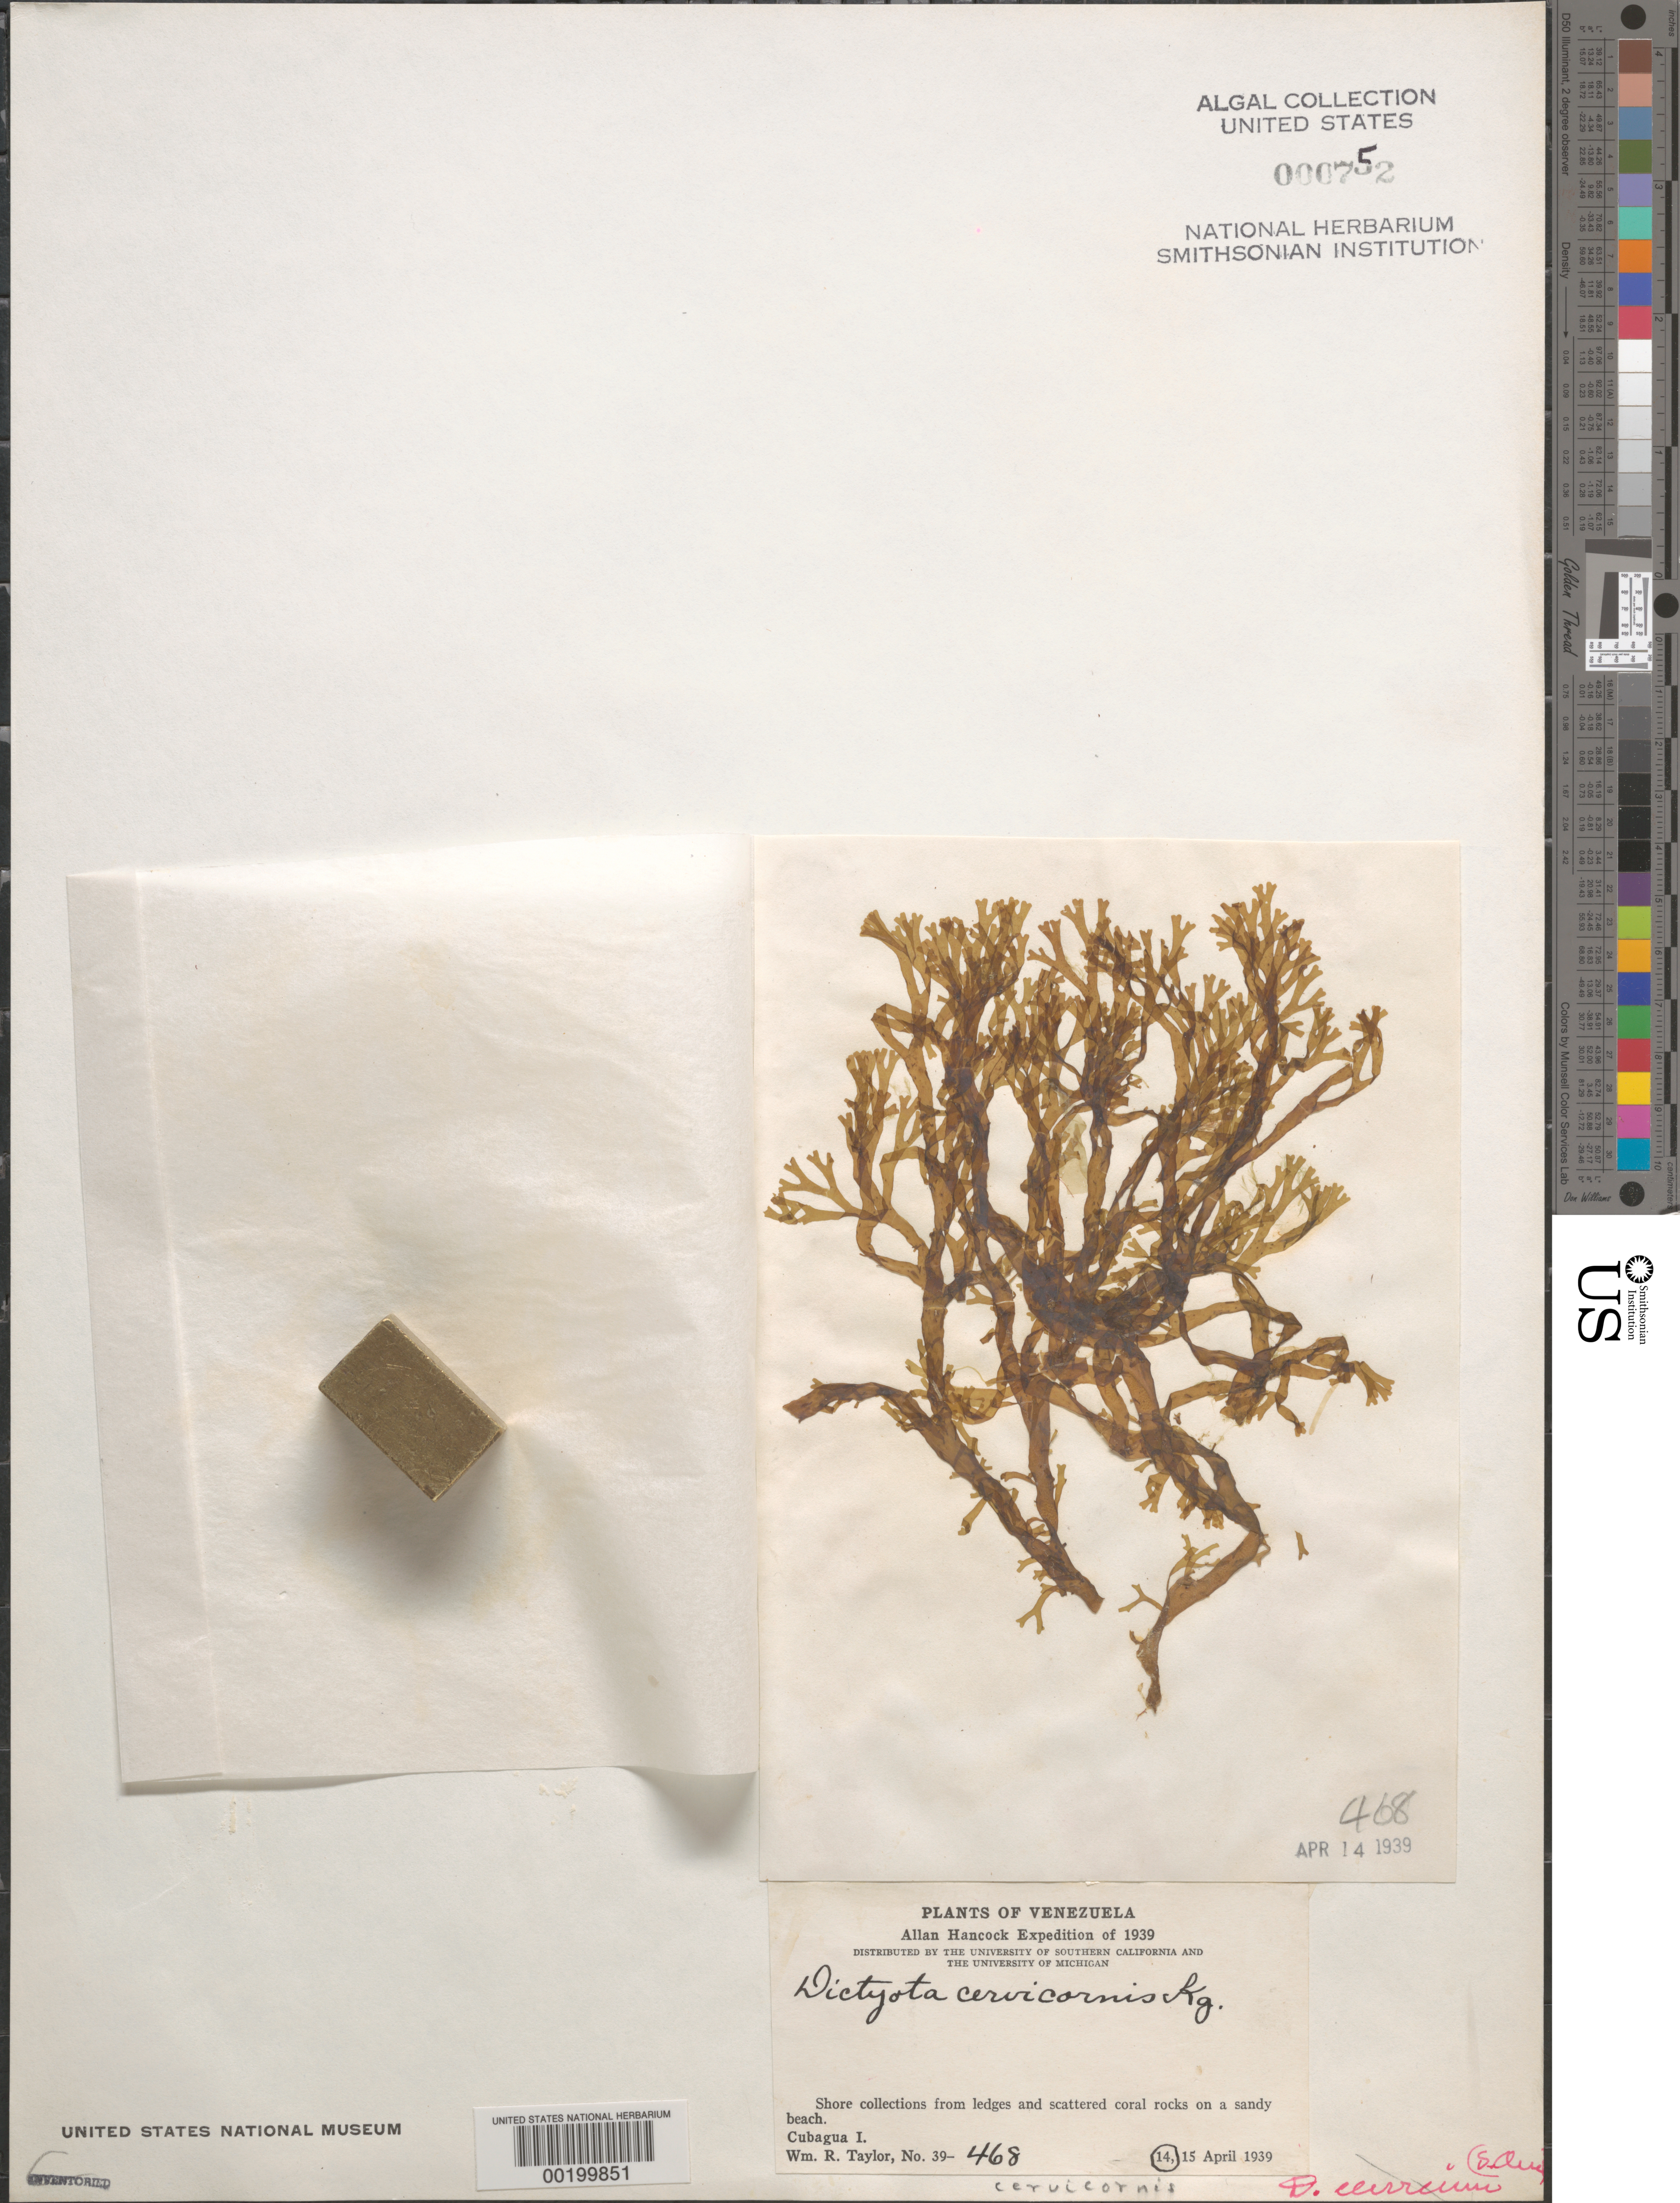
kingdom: Chromista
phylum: Ochrophyta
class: Phaeophyceae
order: Dictyotales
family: Dictyotaceae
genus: Dictyota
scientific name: Dictyota cervicornis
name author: Kütz.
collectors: W. R. Taylor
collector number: WRT 39-468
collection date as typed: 14 Apr 1939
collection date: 1939-04-14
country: Venezuela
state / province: Nueva Esparta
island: Cubagua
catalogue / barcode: US 752